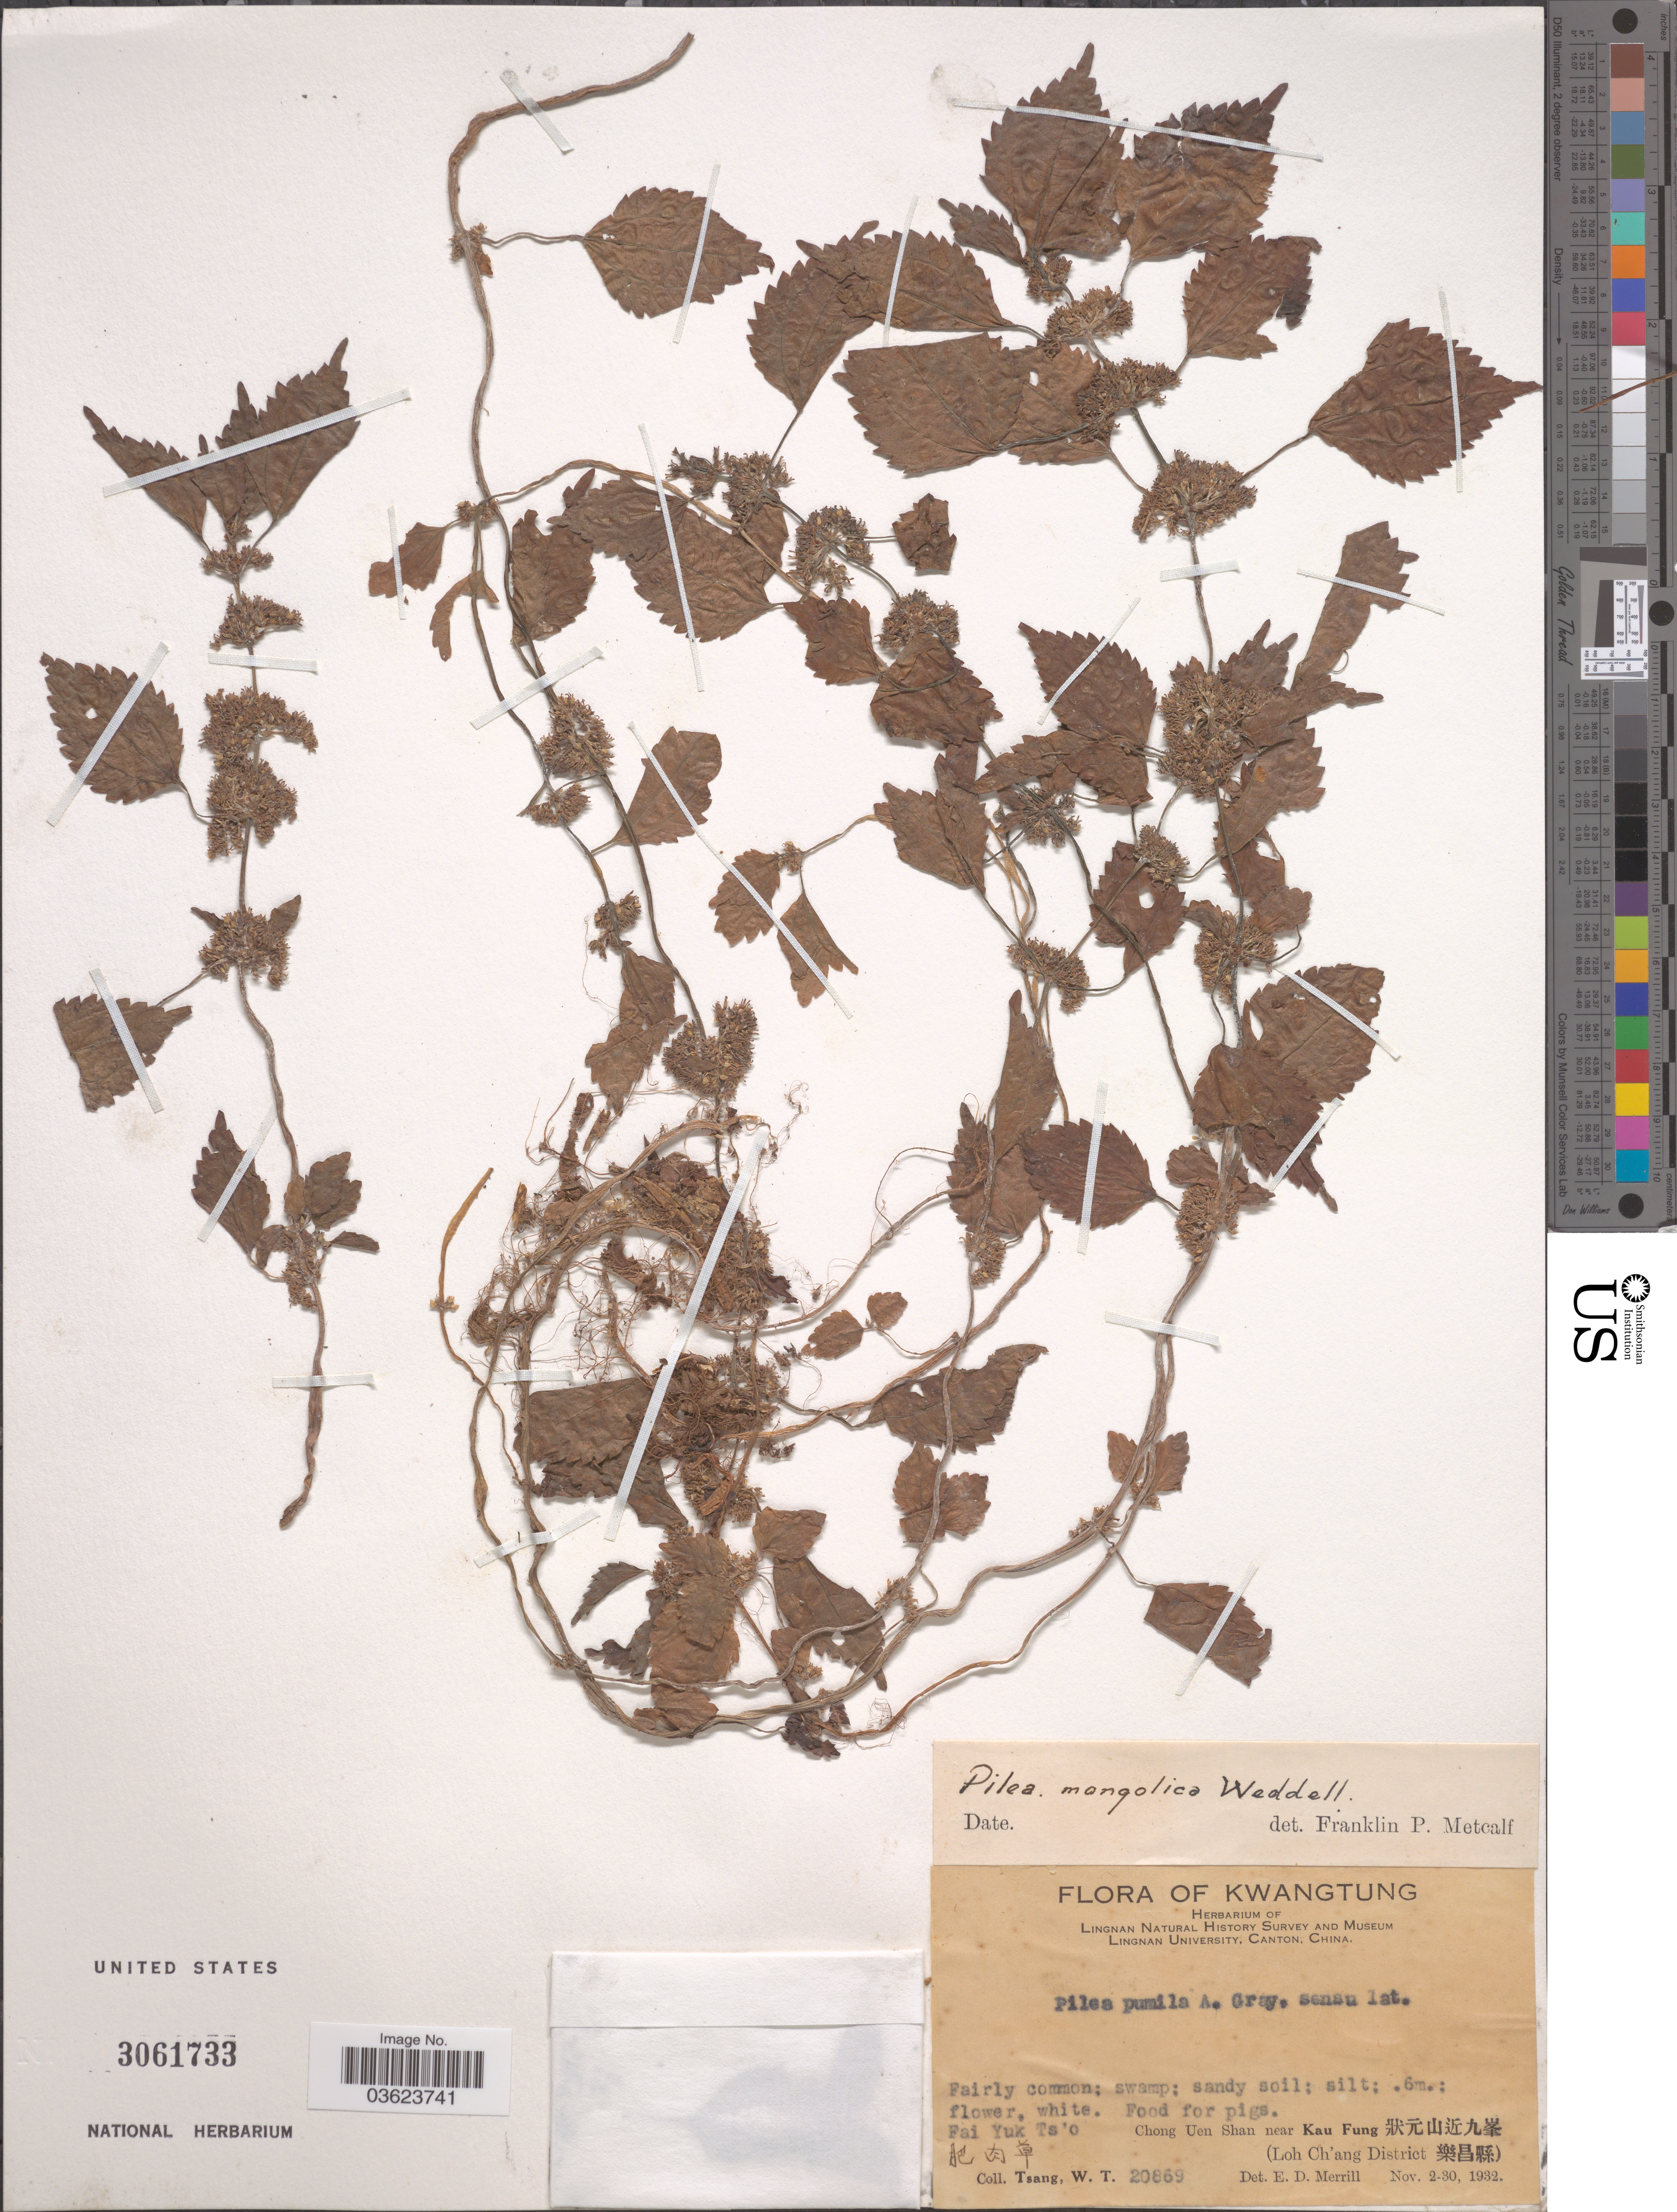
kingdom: Plantae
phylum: Tracheophyta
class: Magnoliopsida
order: Rosales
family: Urticaceae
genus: Pilea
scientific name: Pilea mongolica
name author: Wedd.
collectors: W. T. Tsang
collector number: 20869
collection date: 1932-11-02/1932-11-30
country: China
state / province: Guangdong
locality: Kwangtung. Fai Yuk Ts'o, X. Chong Uen Shan near Kau Fung X, (Loh Ch'ang District X).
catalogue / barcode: US 3061733